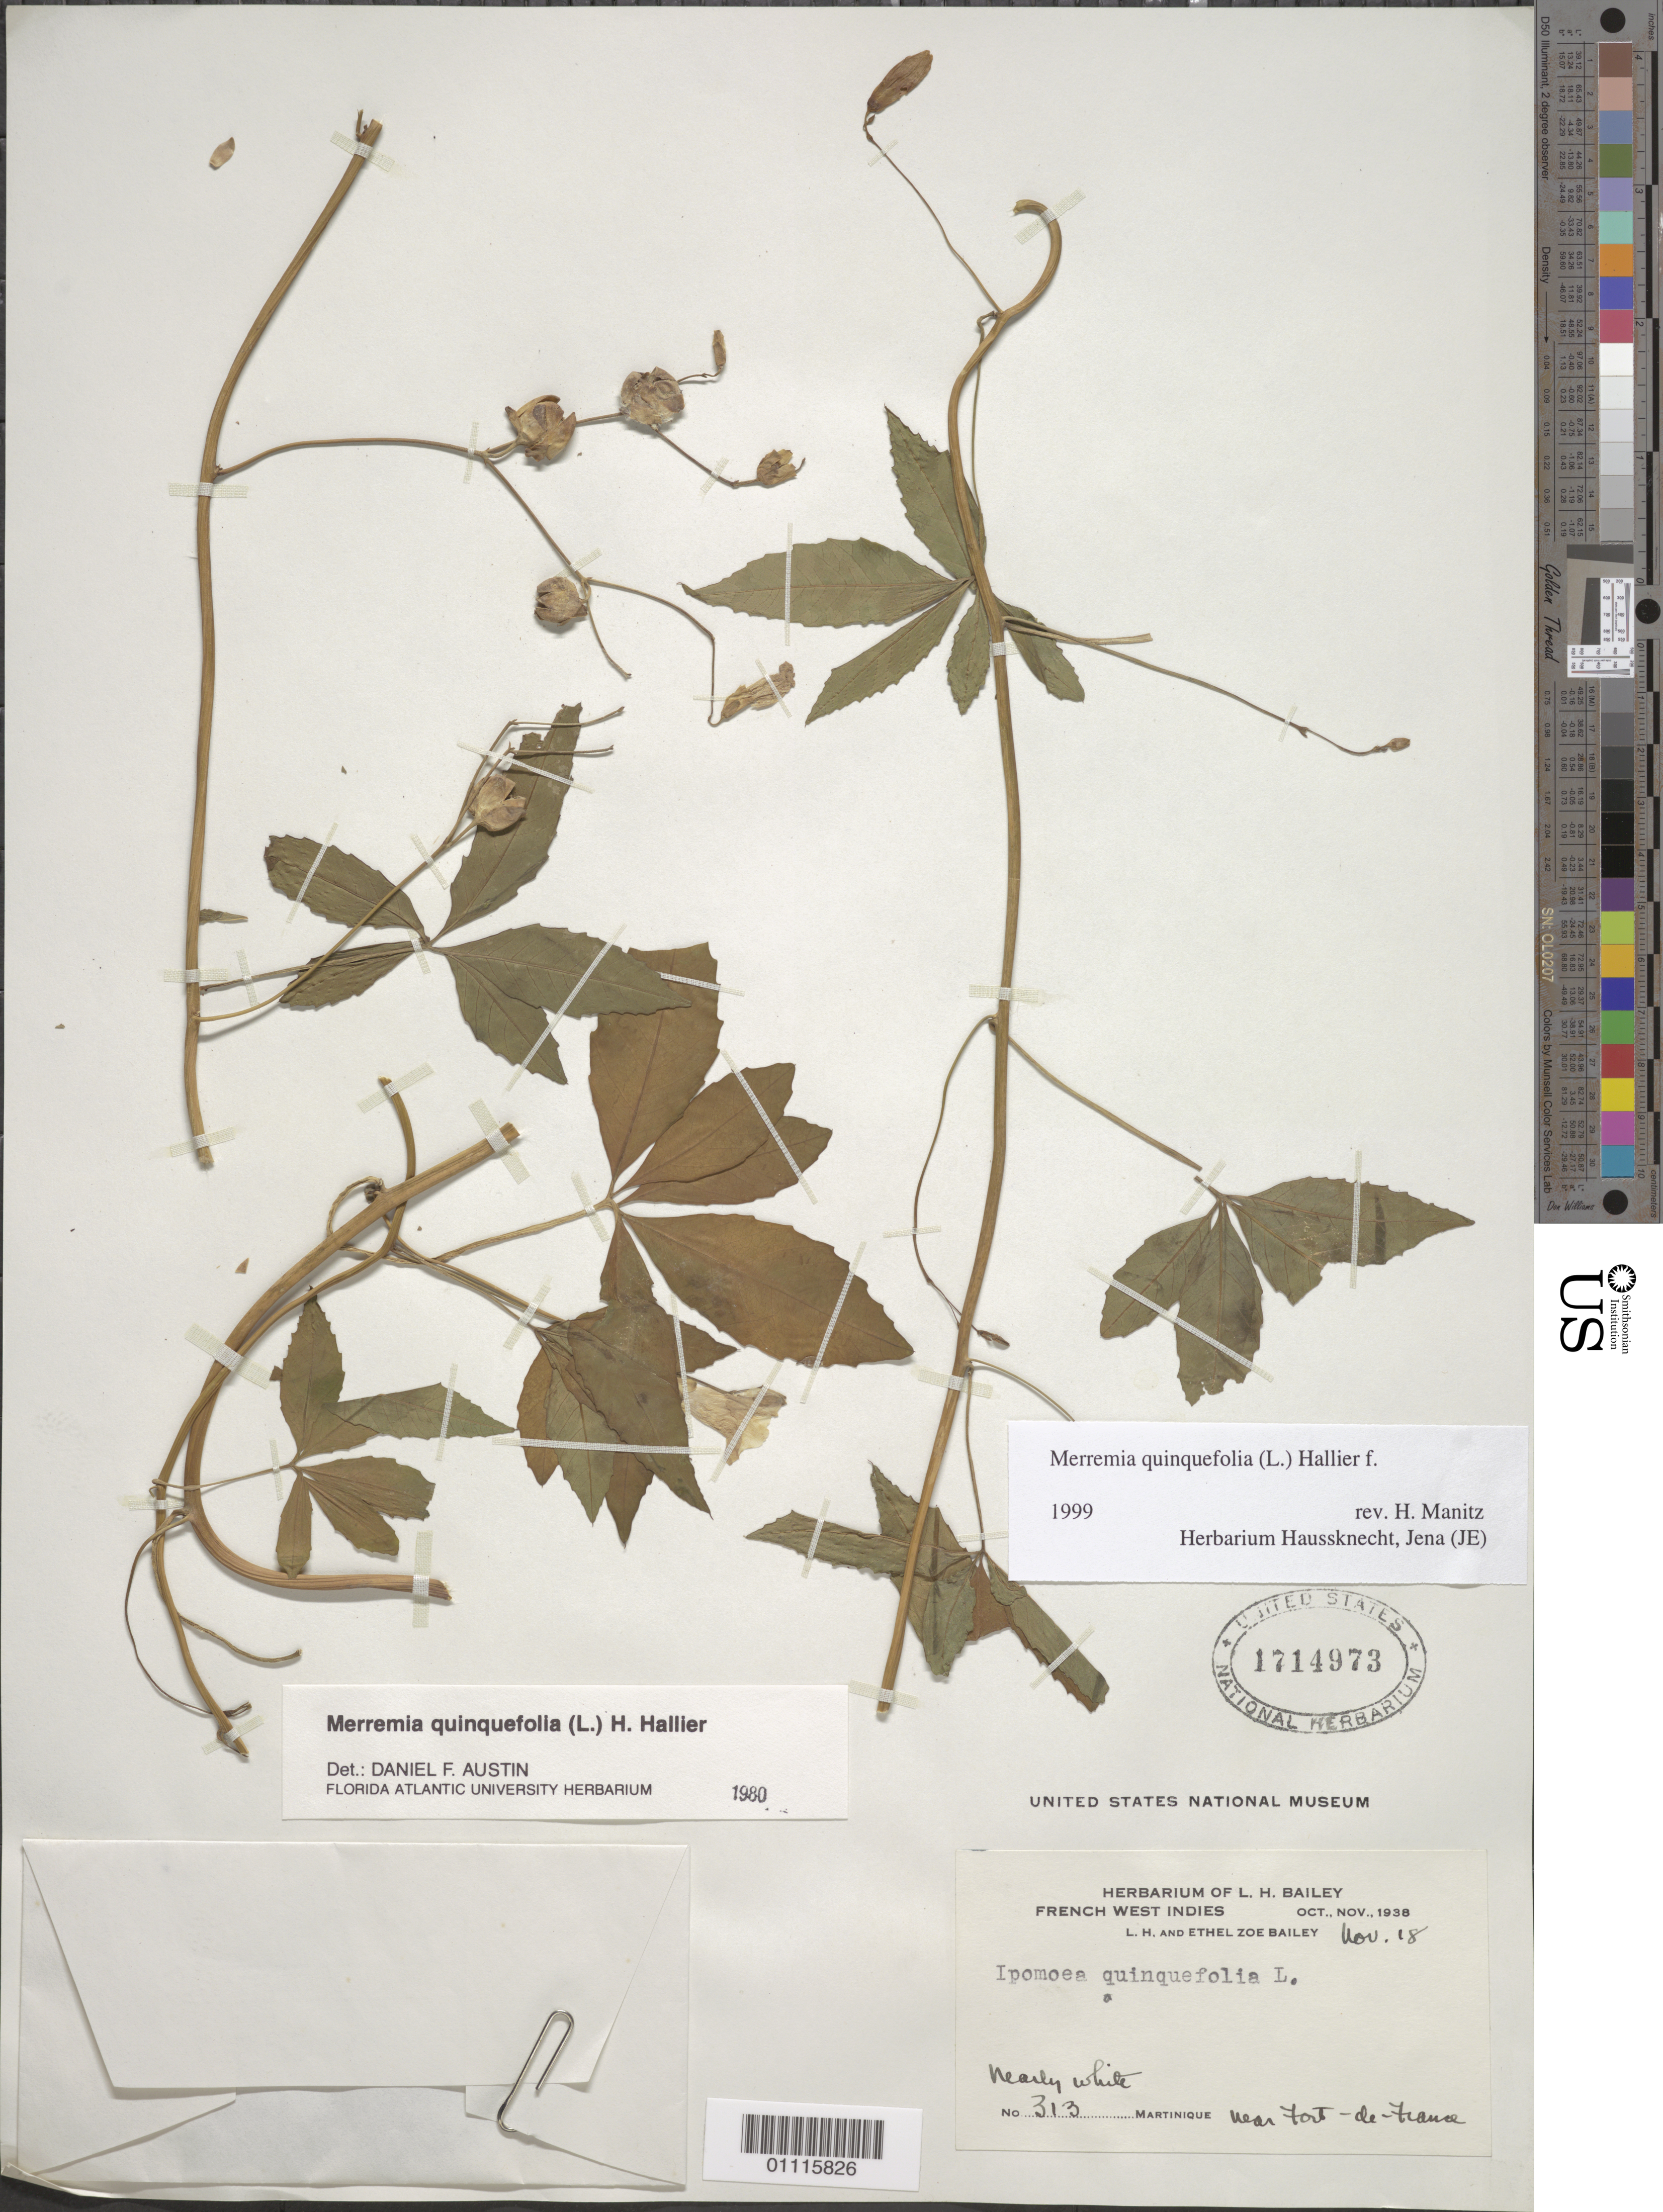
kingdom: Plantae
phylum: Tracheophyta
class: Magnoliopsida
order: Solanales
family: Convolvulaceae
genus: Distimake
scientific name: Distimake quinquefolius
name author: (L.) A. R. Simões & Staples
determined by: Strong, Mark T., (BOT), Smithsonian Institution - National Museum of Natural History (UNITED STATES)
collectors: L. H. Bailey & E. Z. Bailey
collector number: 313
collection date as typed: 18 Nov 1938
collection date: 1938-11-18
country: Martinique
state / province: Fort-de-France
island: Martinique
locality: Near Fort de France.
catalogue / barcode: US 1714973